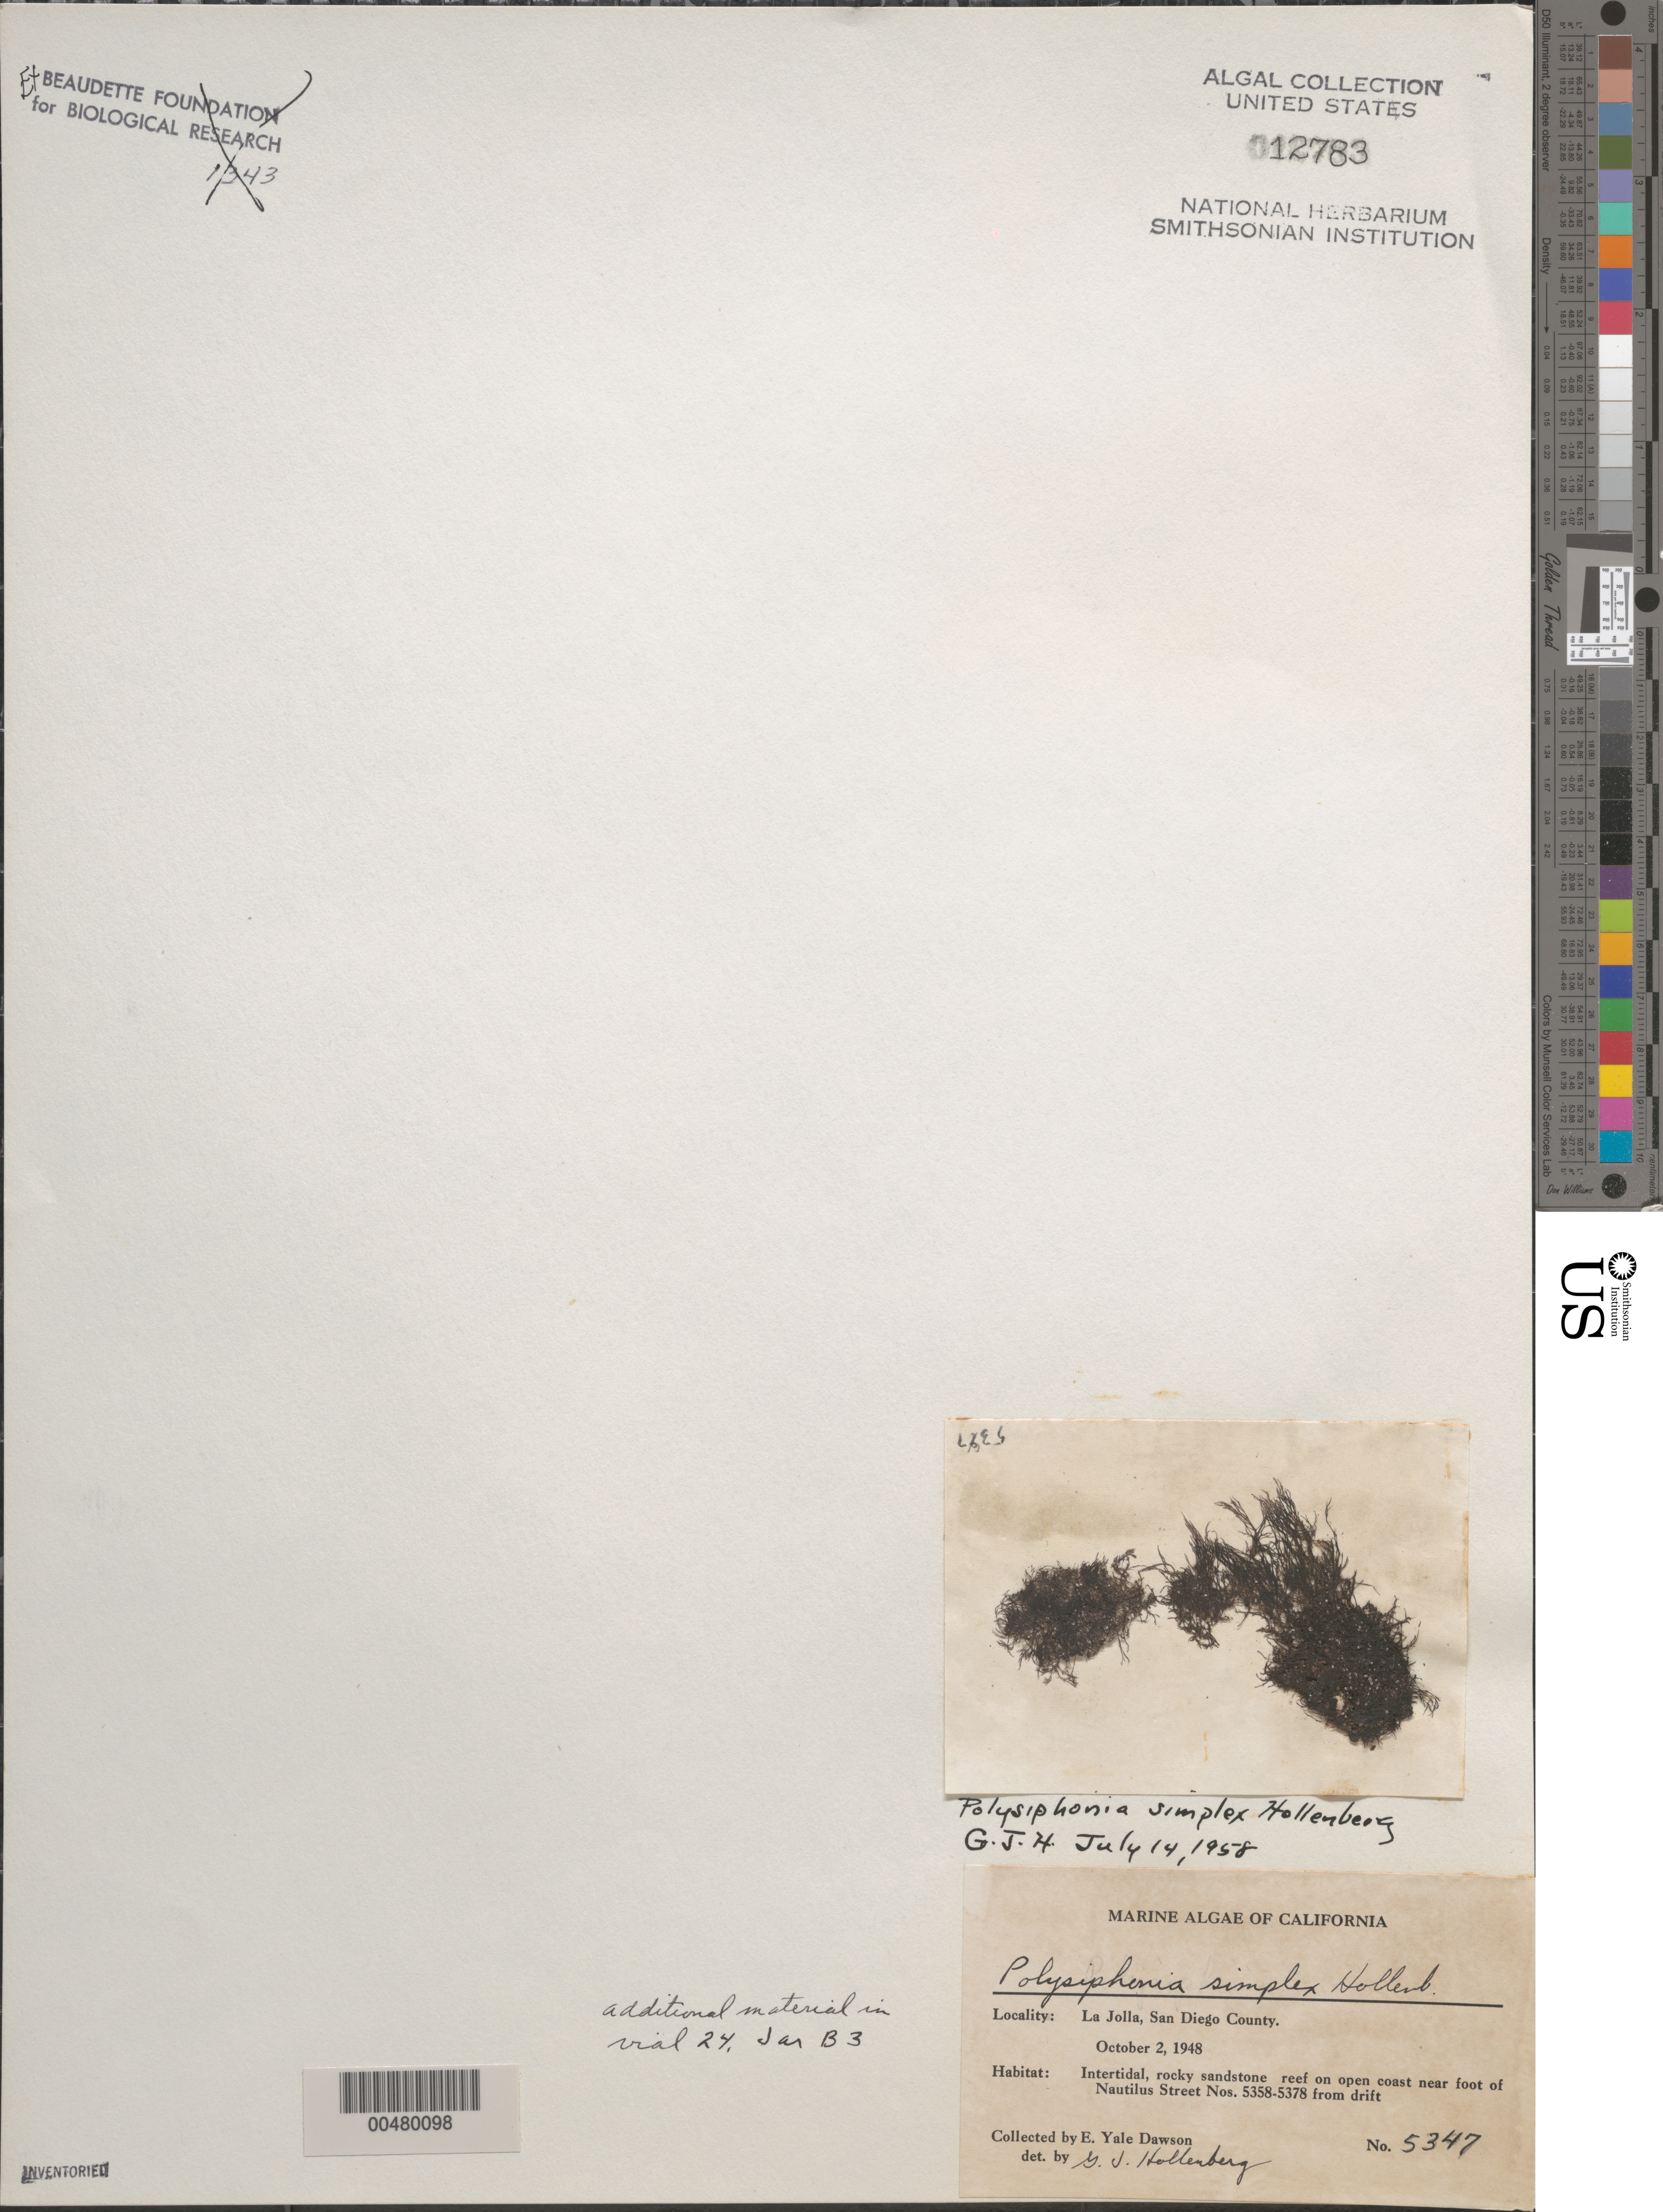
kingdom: Plantae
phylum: Rhodophyta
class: Florideophyceae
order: Ceramiales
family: Rhodomelaceae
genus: Melanothamnus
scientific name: Melanothamnus simplex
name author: (Hollenb.) Diaz-Tapia & Maggs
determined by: Algae name updating Project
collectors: E. Y. Dawson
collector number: EYD 5347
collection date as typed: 02 Oct 1948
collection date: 1948-10-02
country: United States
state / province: California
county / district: San Diego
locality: La Jolla, near foot of Nautilus Street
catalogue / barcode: US 12783